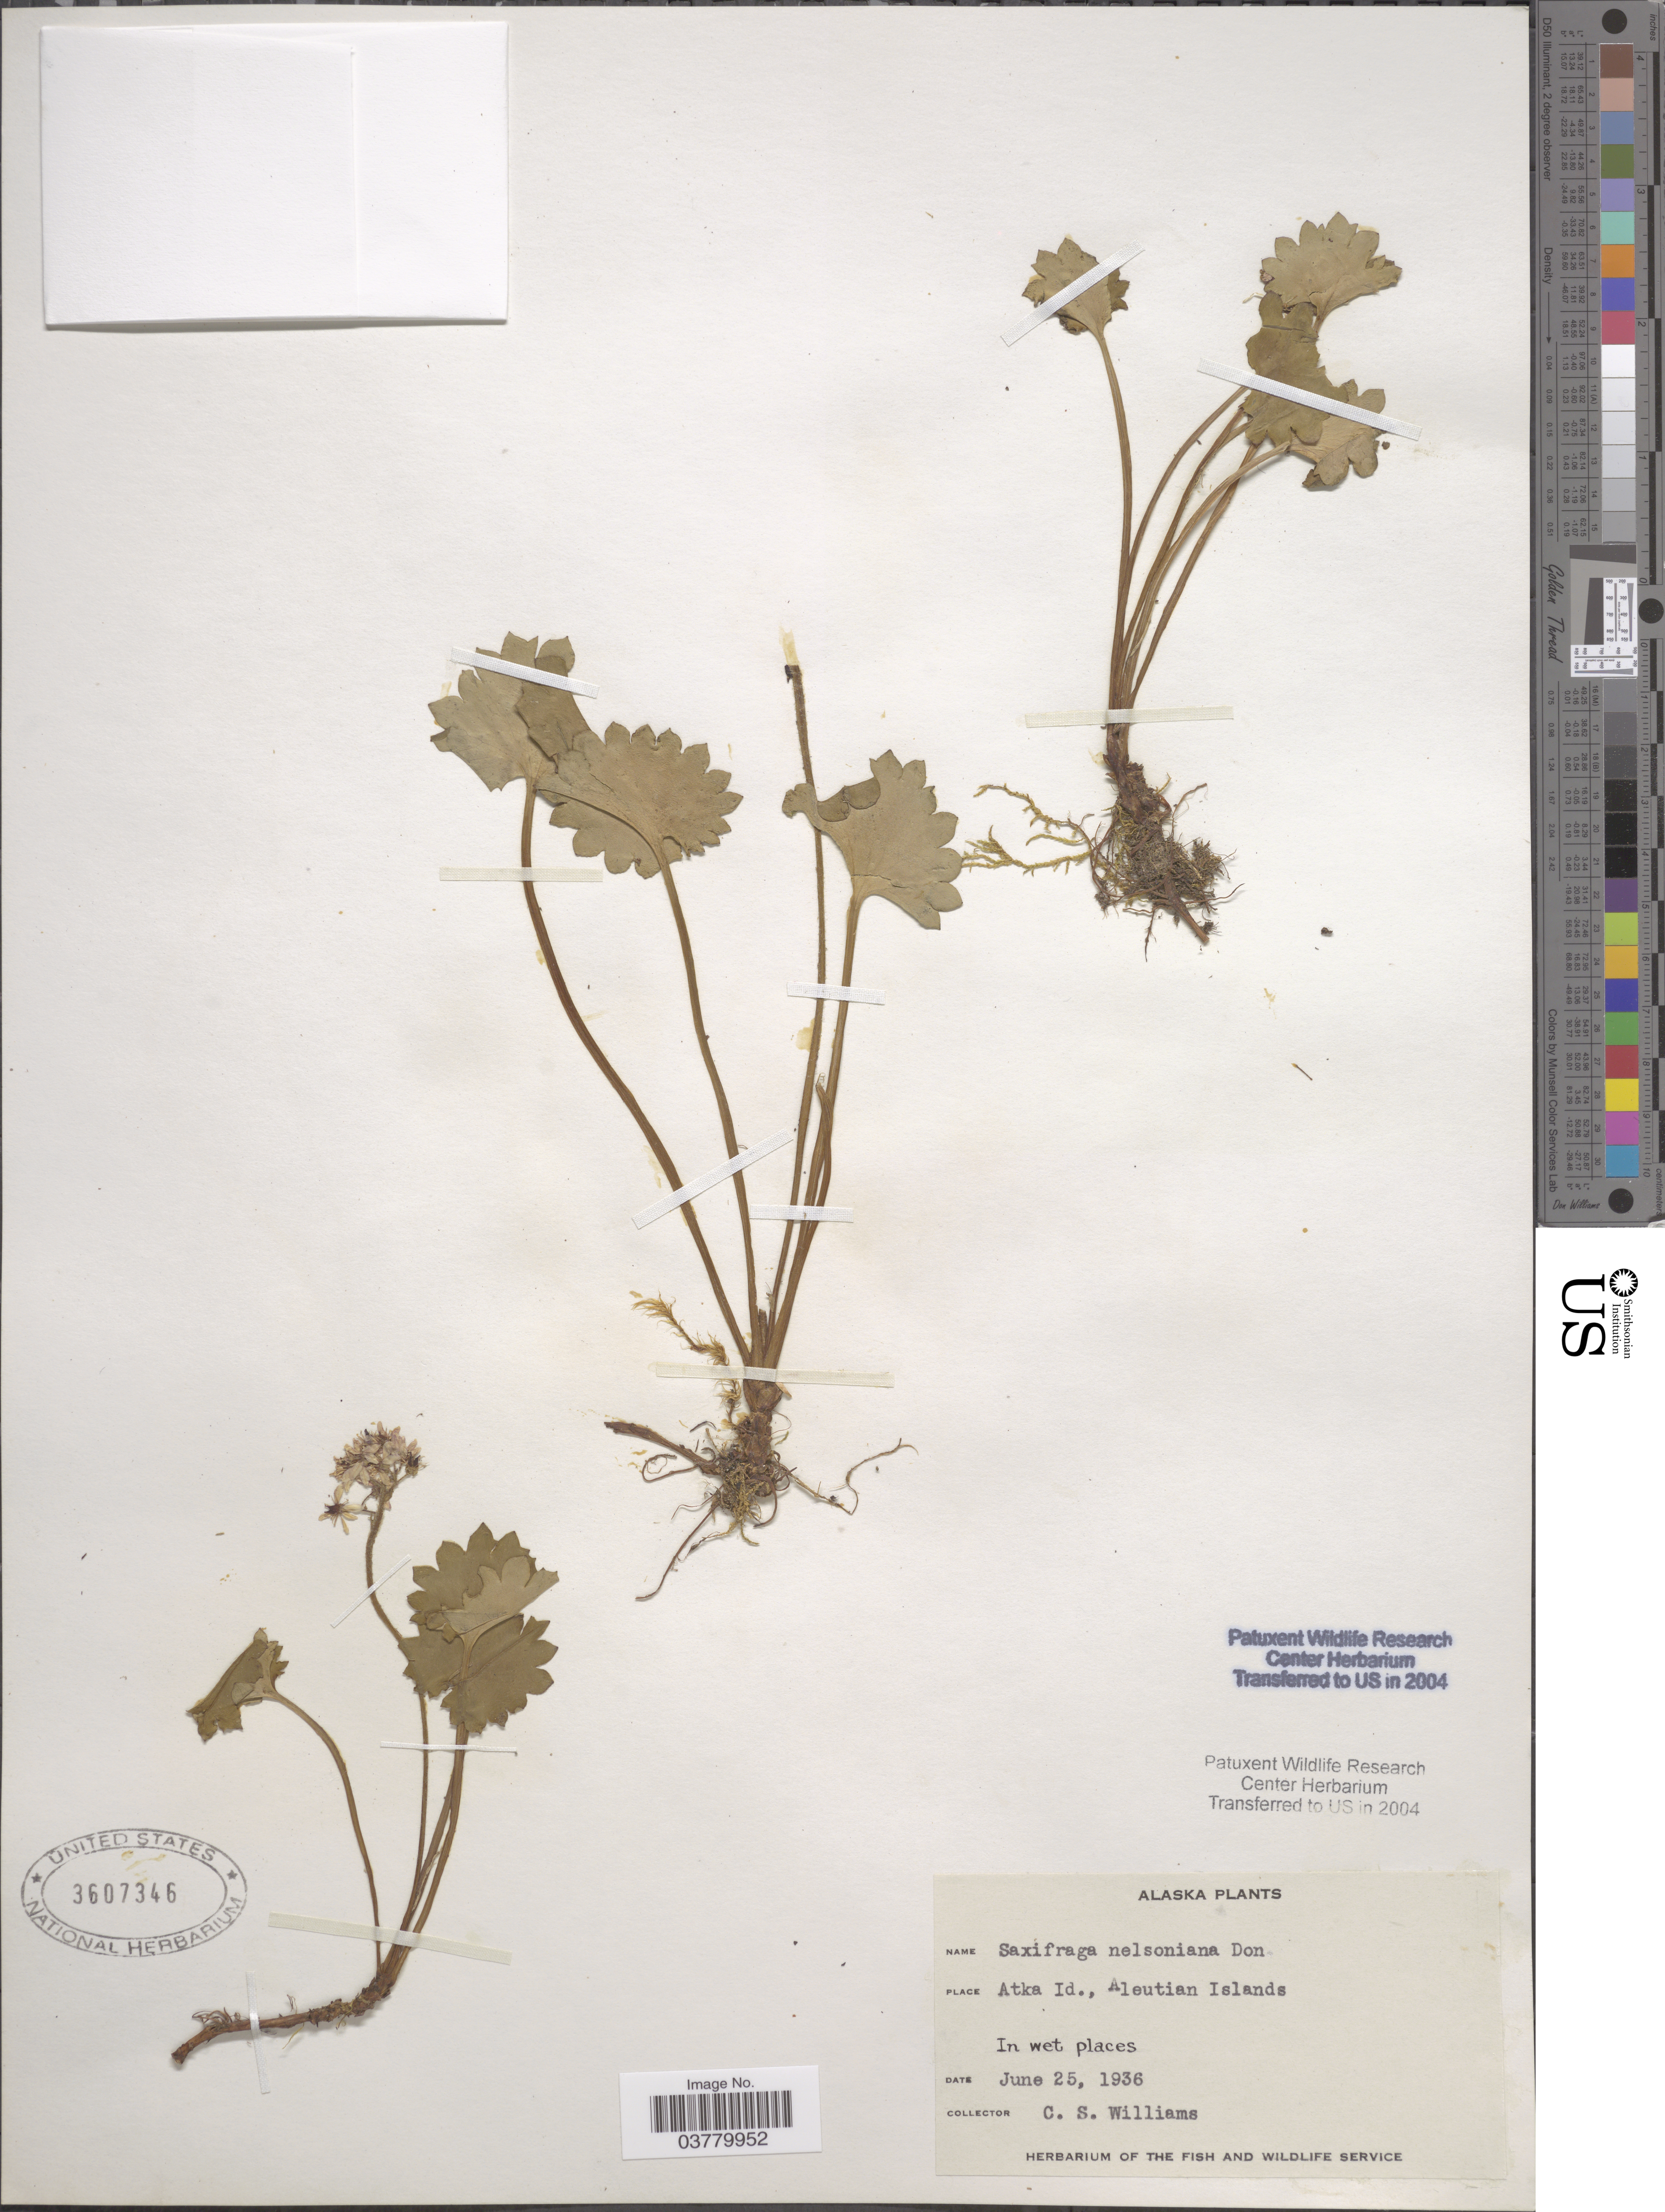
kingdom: Plantae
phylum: Tracheophyta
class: Magnoliopsida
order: Saxifragales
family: Saxifragaceae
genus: Micranthes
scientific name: Micranthes nelsoniana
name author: (D. Don) Small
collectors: C. Williams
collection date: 1936-06-25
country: United States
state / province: Alaska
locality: Atka Id., Aleutian Islands.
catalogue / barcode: US 3607346